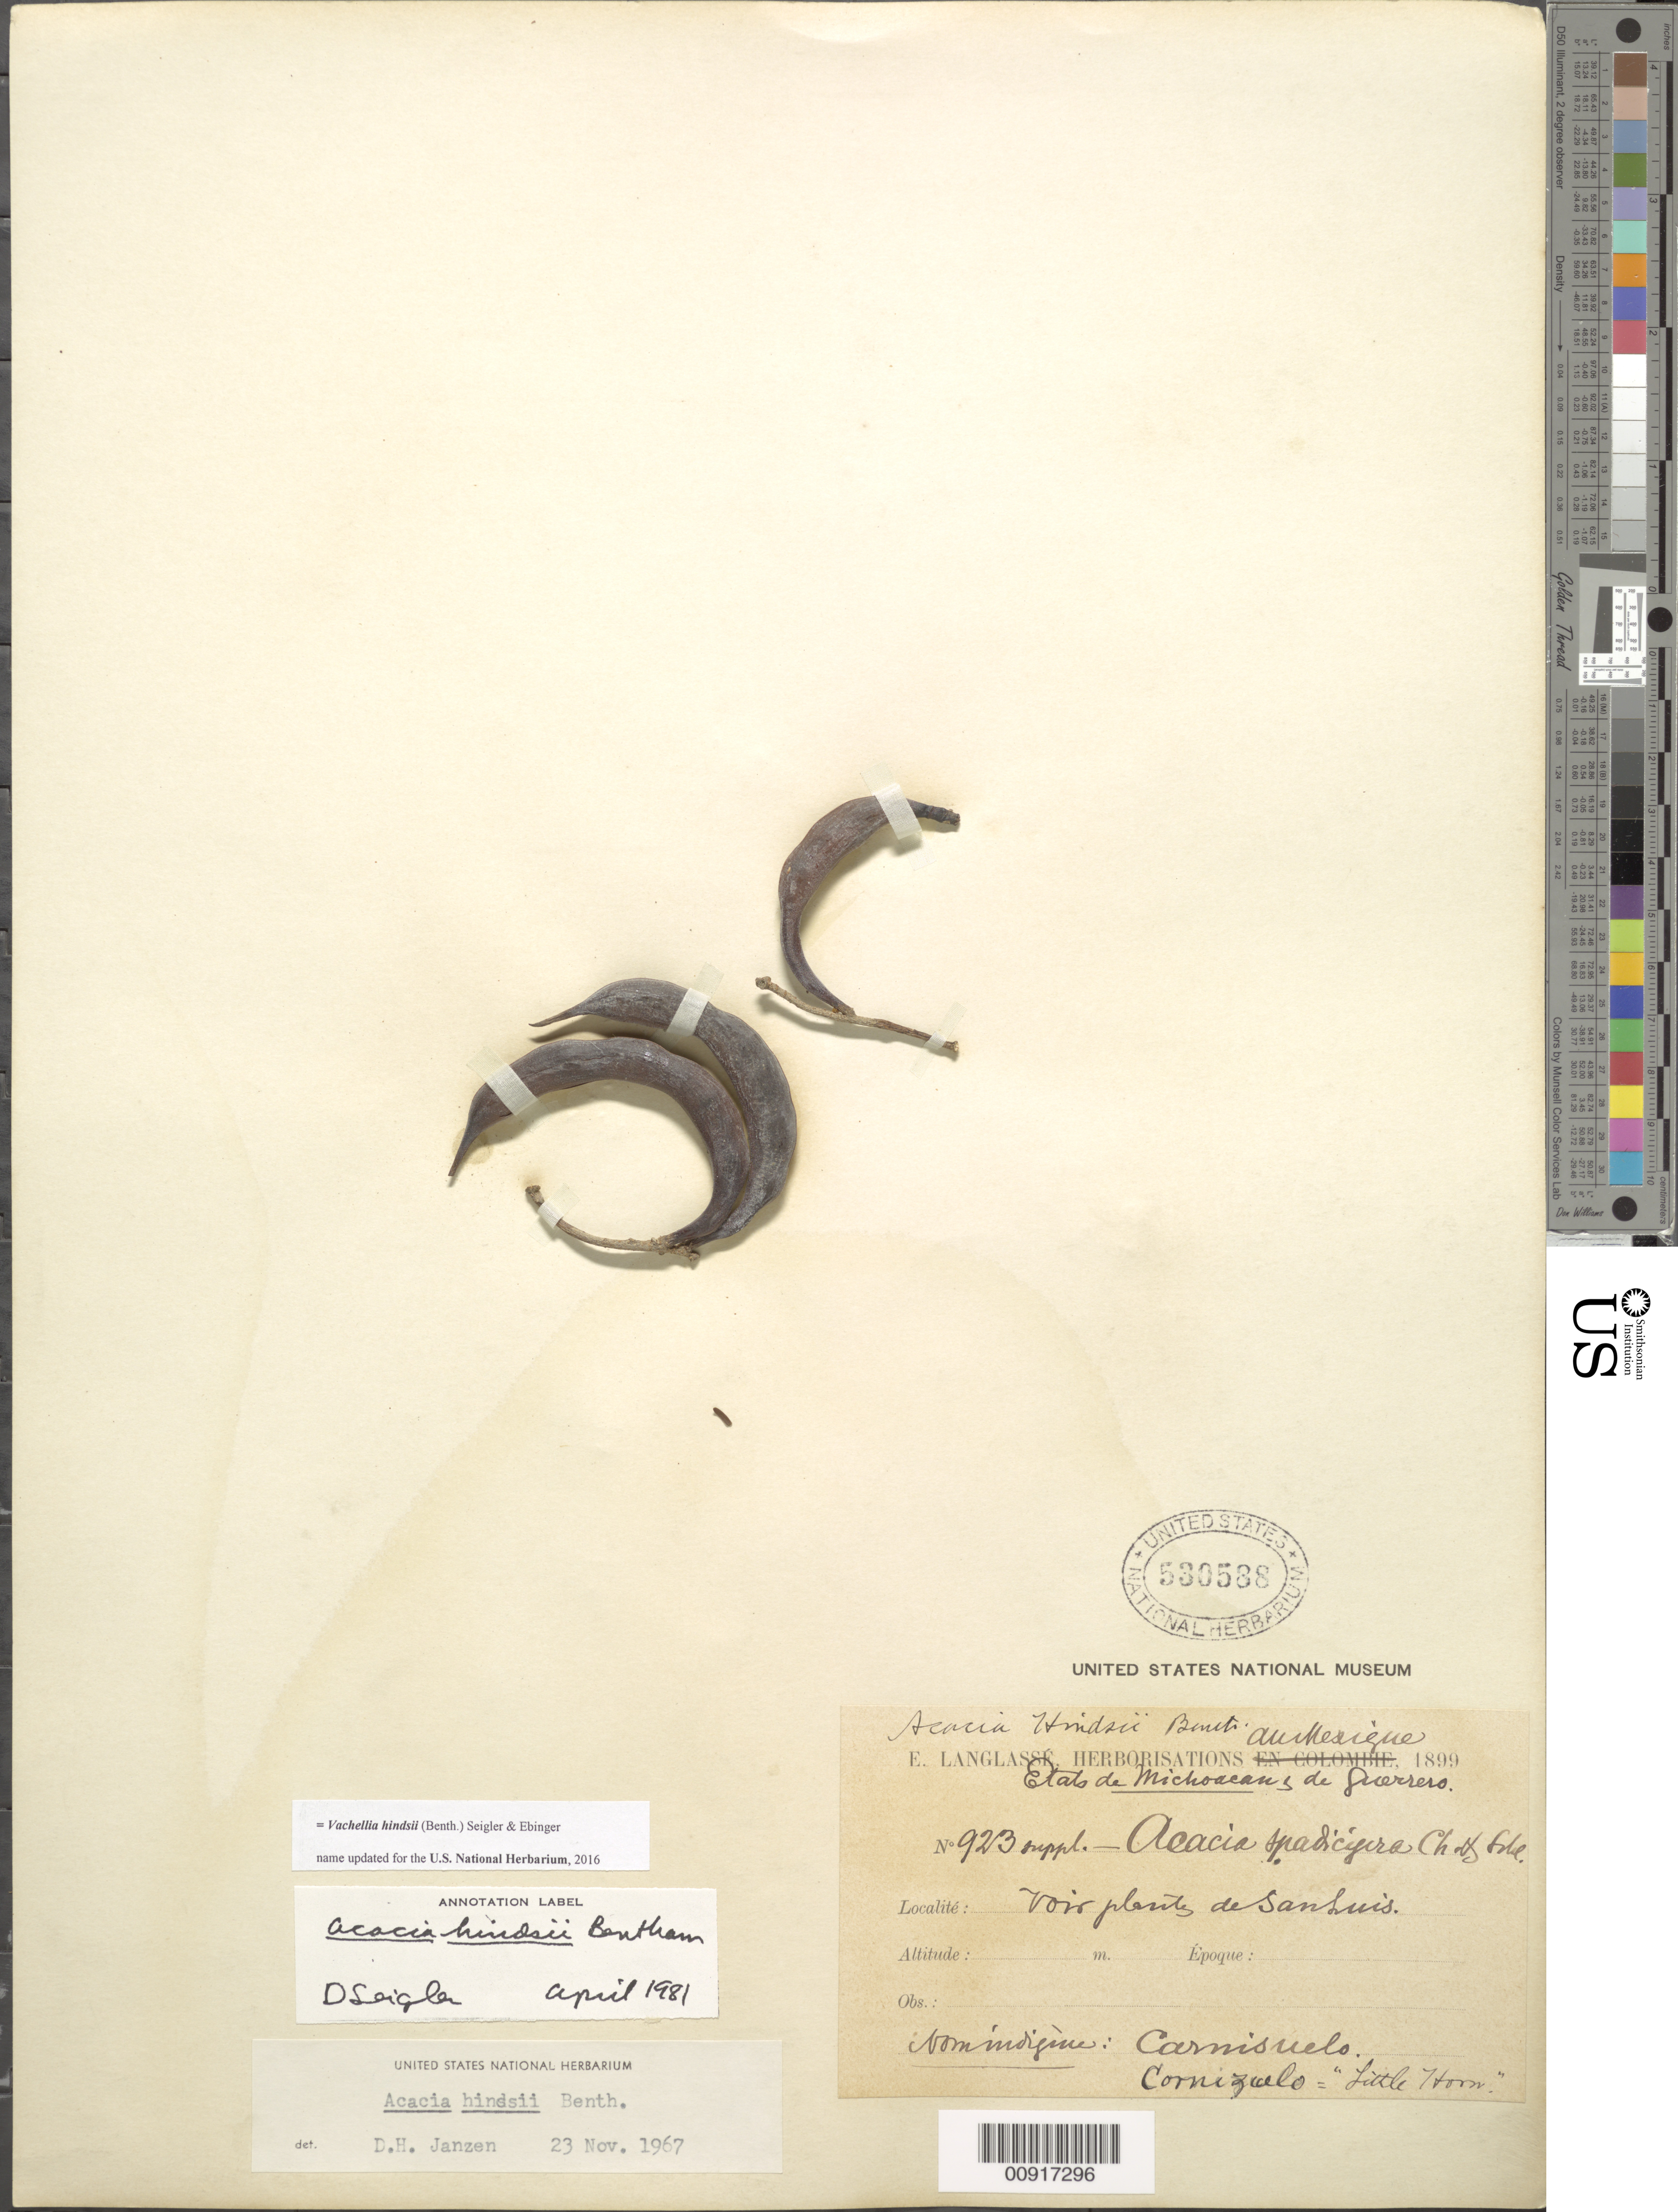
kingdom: Plantae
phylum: Tracheophyta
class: Magnoliopsida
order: Fabales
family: Fabaceae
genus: Vachellia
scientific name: Vachellia hindsii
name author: (Benth.) Seigler & Ebinger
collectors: E. Langlassé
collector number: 923 suppl.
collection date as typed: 1899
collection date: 1899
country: Mexico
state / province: Michoacán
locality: San Luis.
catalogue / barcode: US 530588